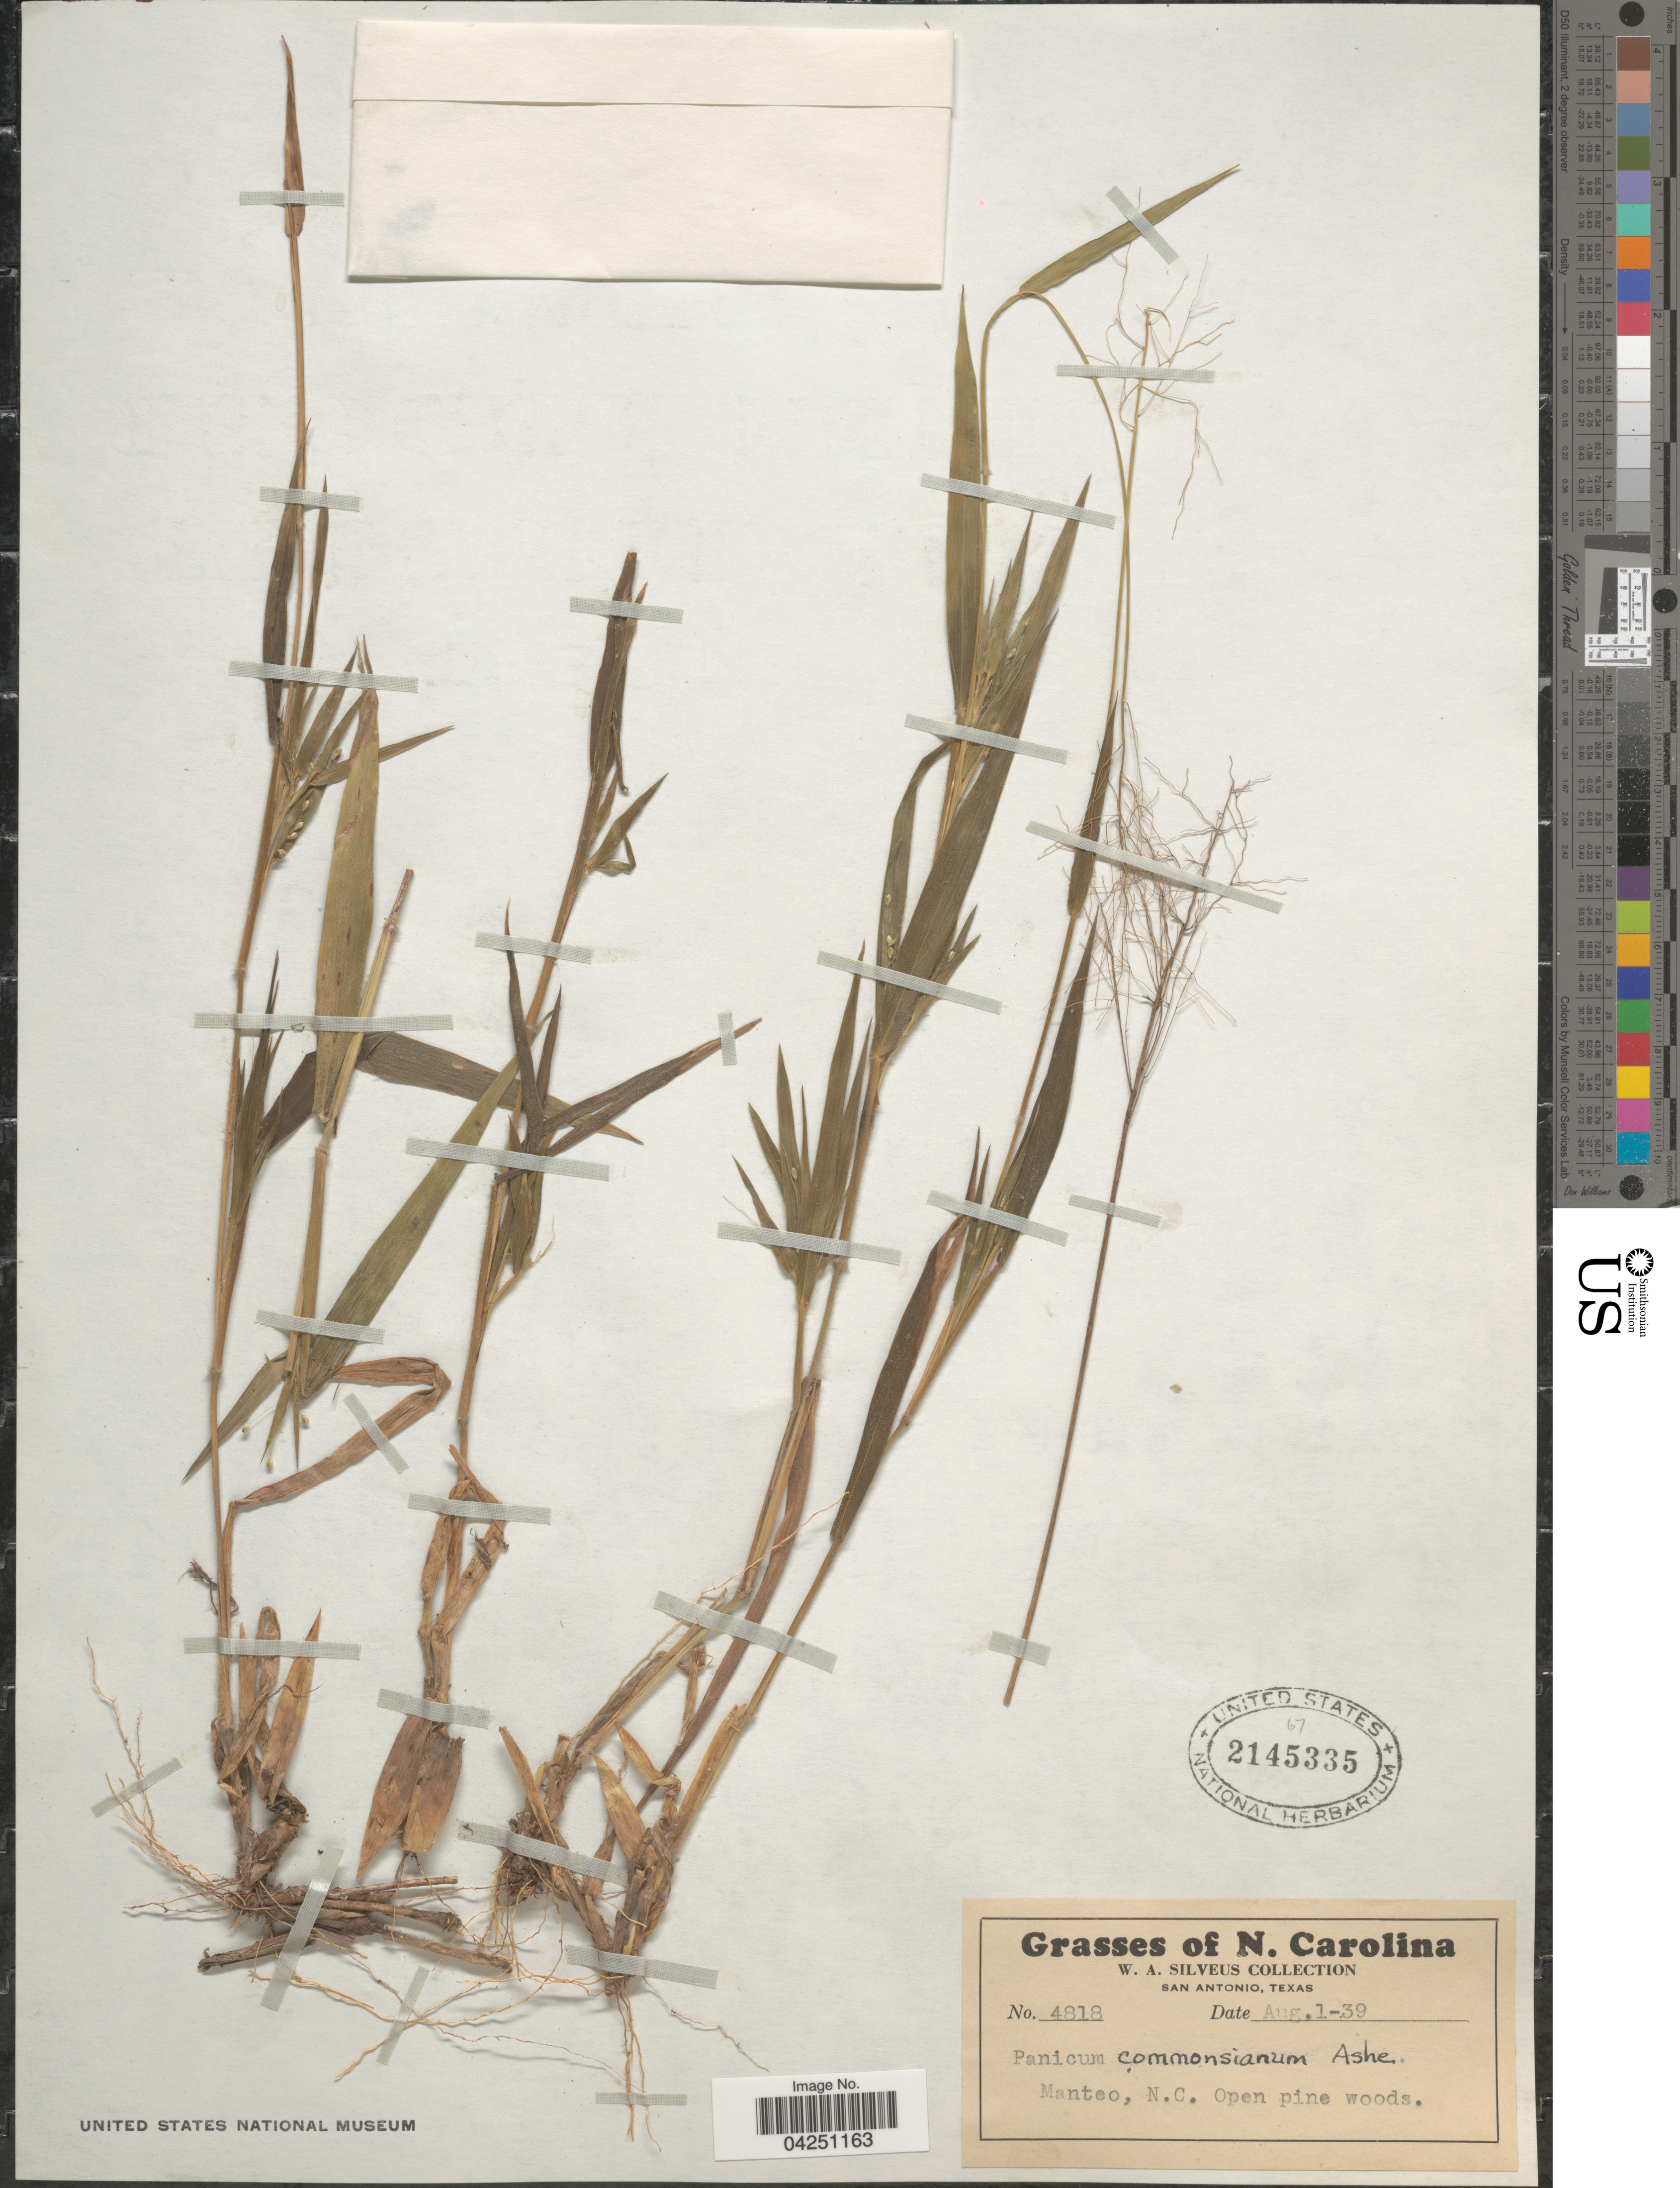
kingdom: Plantae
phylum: Tracheophyta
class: Liliopsida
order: Poales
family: Poaceae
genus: Dichanthelium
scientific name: Dichanthelium acuminatum var. acuminatum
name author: (Sw.) Gould & C.A. Clark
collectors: W. Silveus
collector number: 4818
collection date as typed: Transcribed d/m/y: 1/8/39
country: United States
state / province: North Carolina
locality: Manteo.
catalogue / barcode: US 2145335